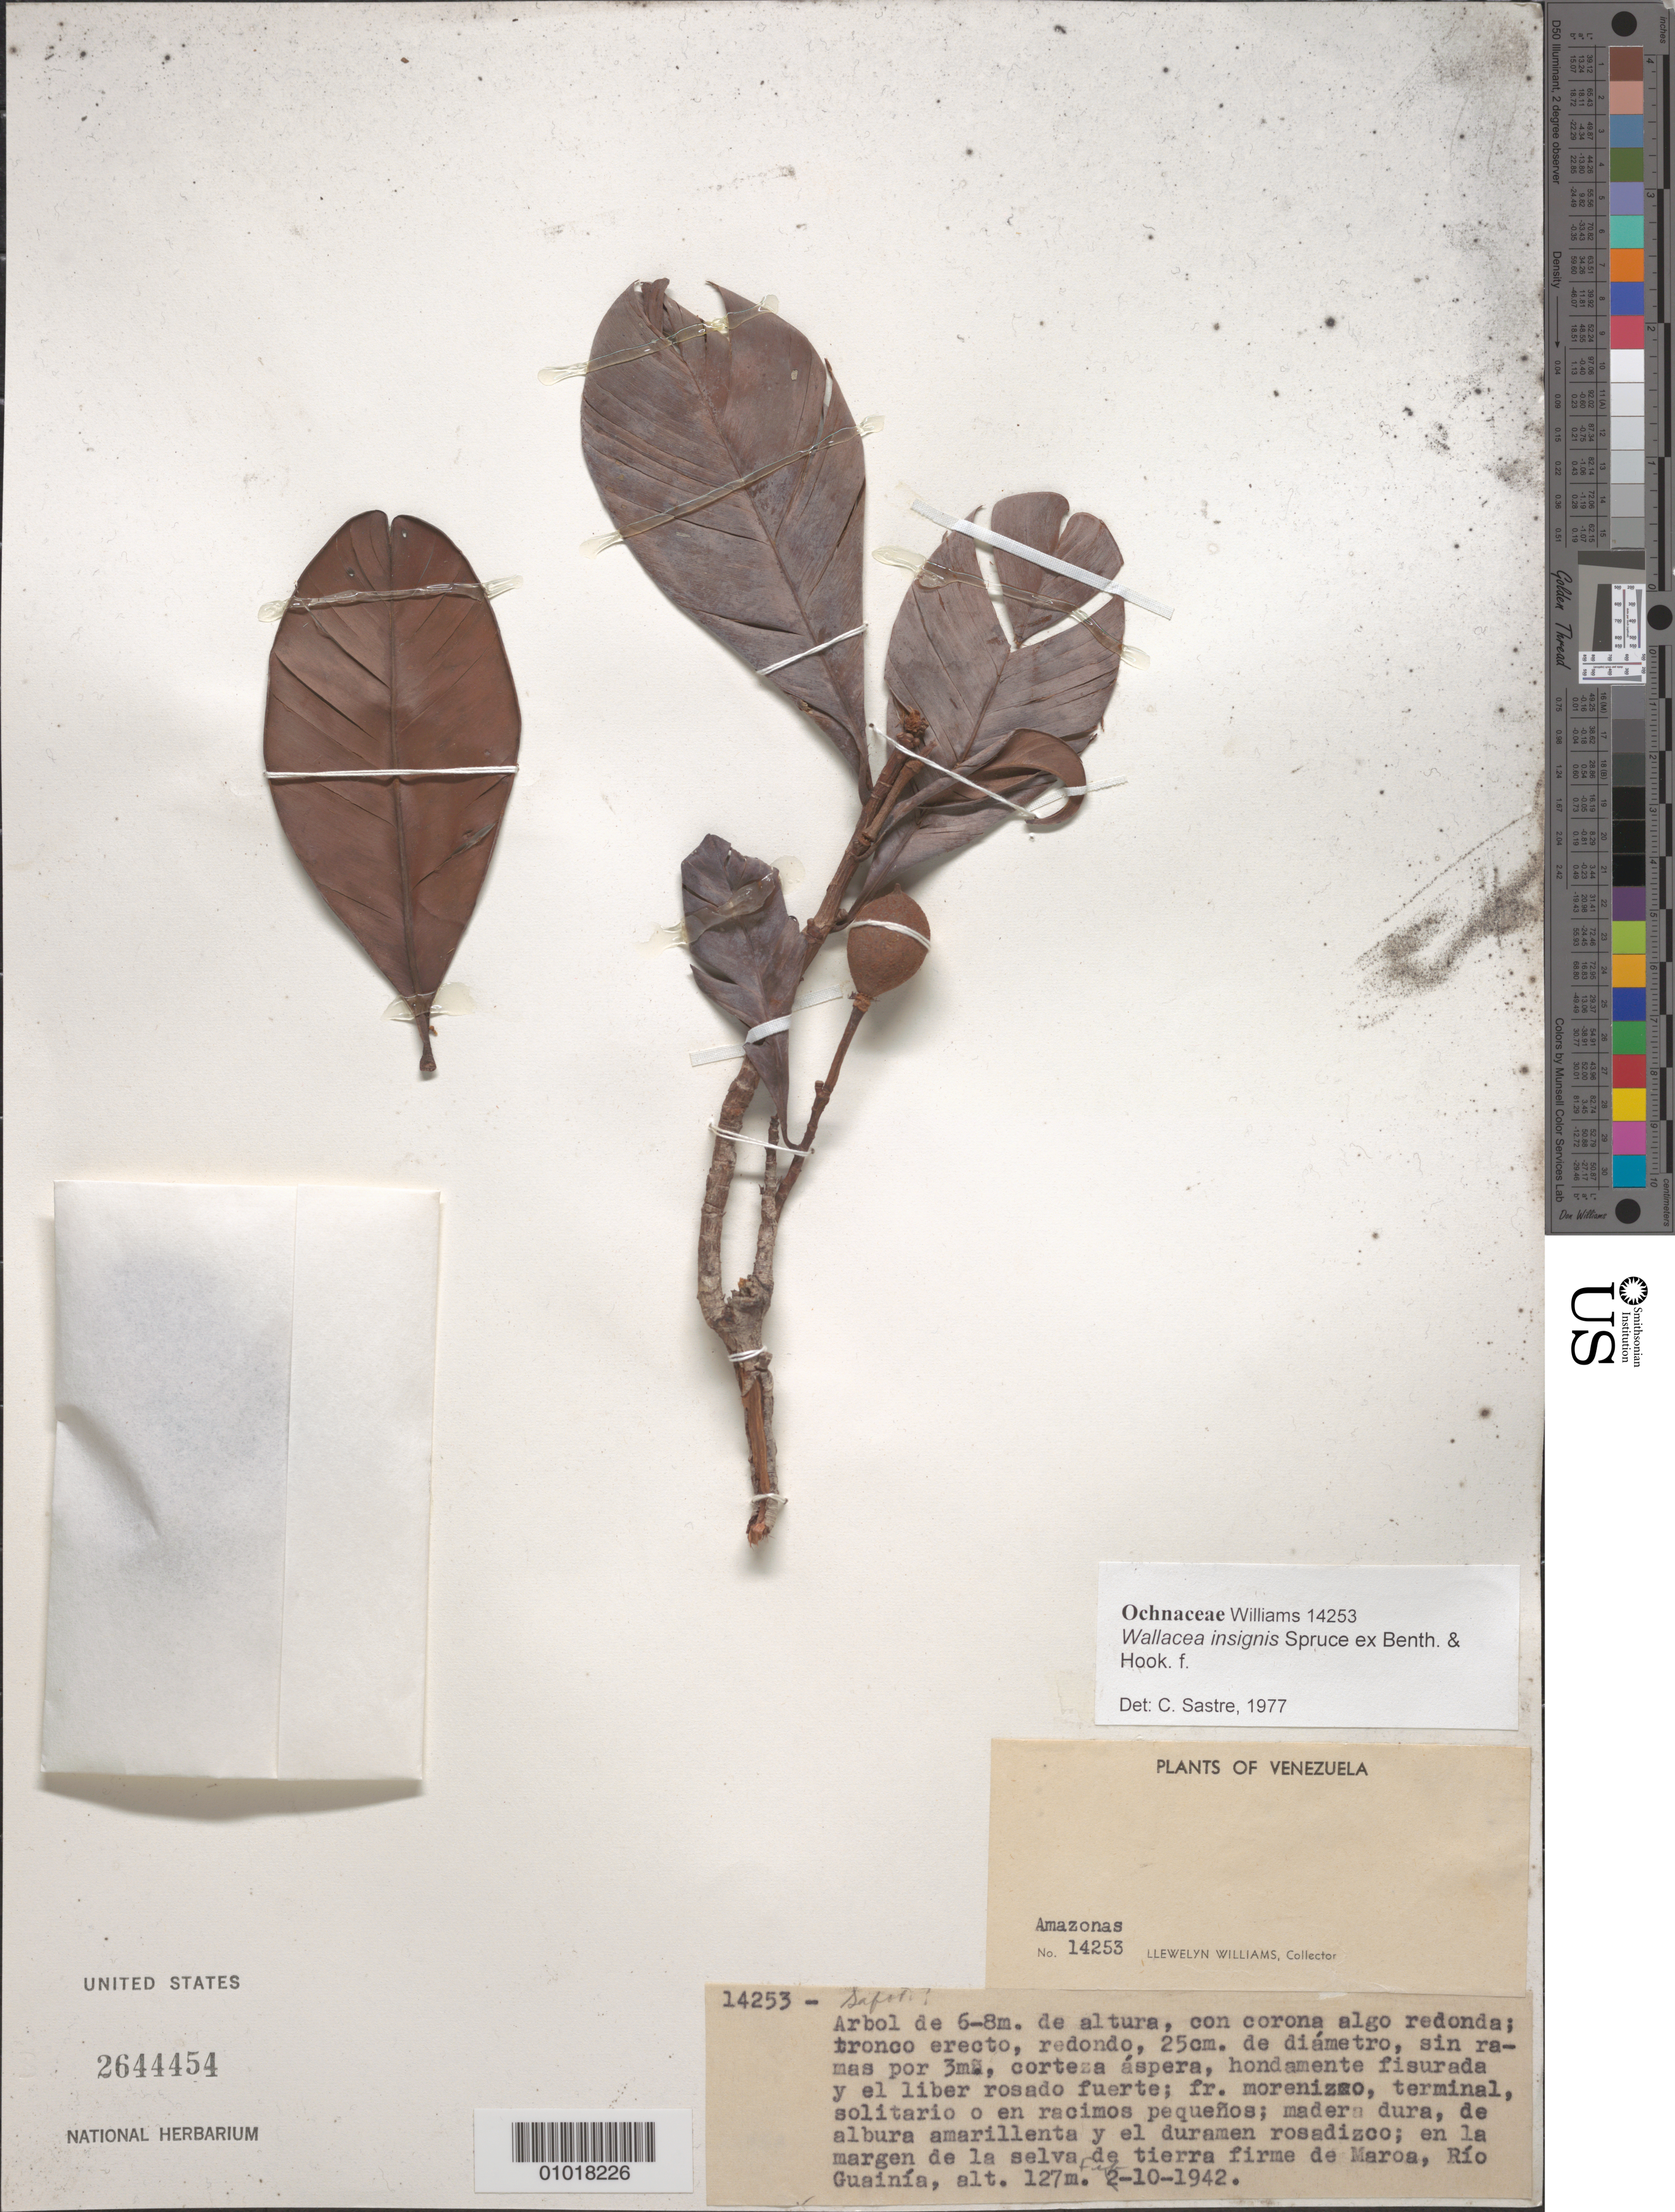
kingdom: Plantae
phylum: Tracheophyta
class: Magnoliopsida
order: Malpighiales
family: Ochnaceae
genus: Wallacea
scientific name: Wallacea insignis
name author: Spruce ex Benth. & Hook. f.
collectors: Ll. Williams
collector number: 14253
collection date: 1942-10-02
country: Venezuela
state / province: Amazonas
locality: En la margen de la selva de tierra firme de Maroa, Río Guainía.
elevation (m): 127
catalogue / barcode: US 2644454